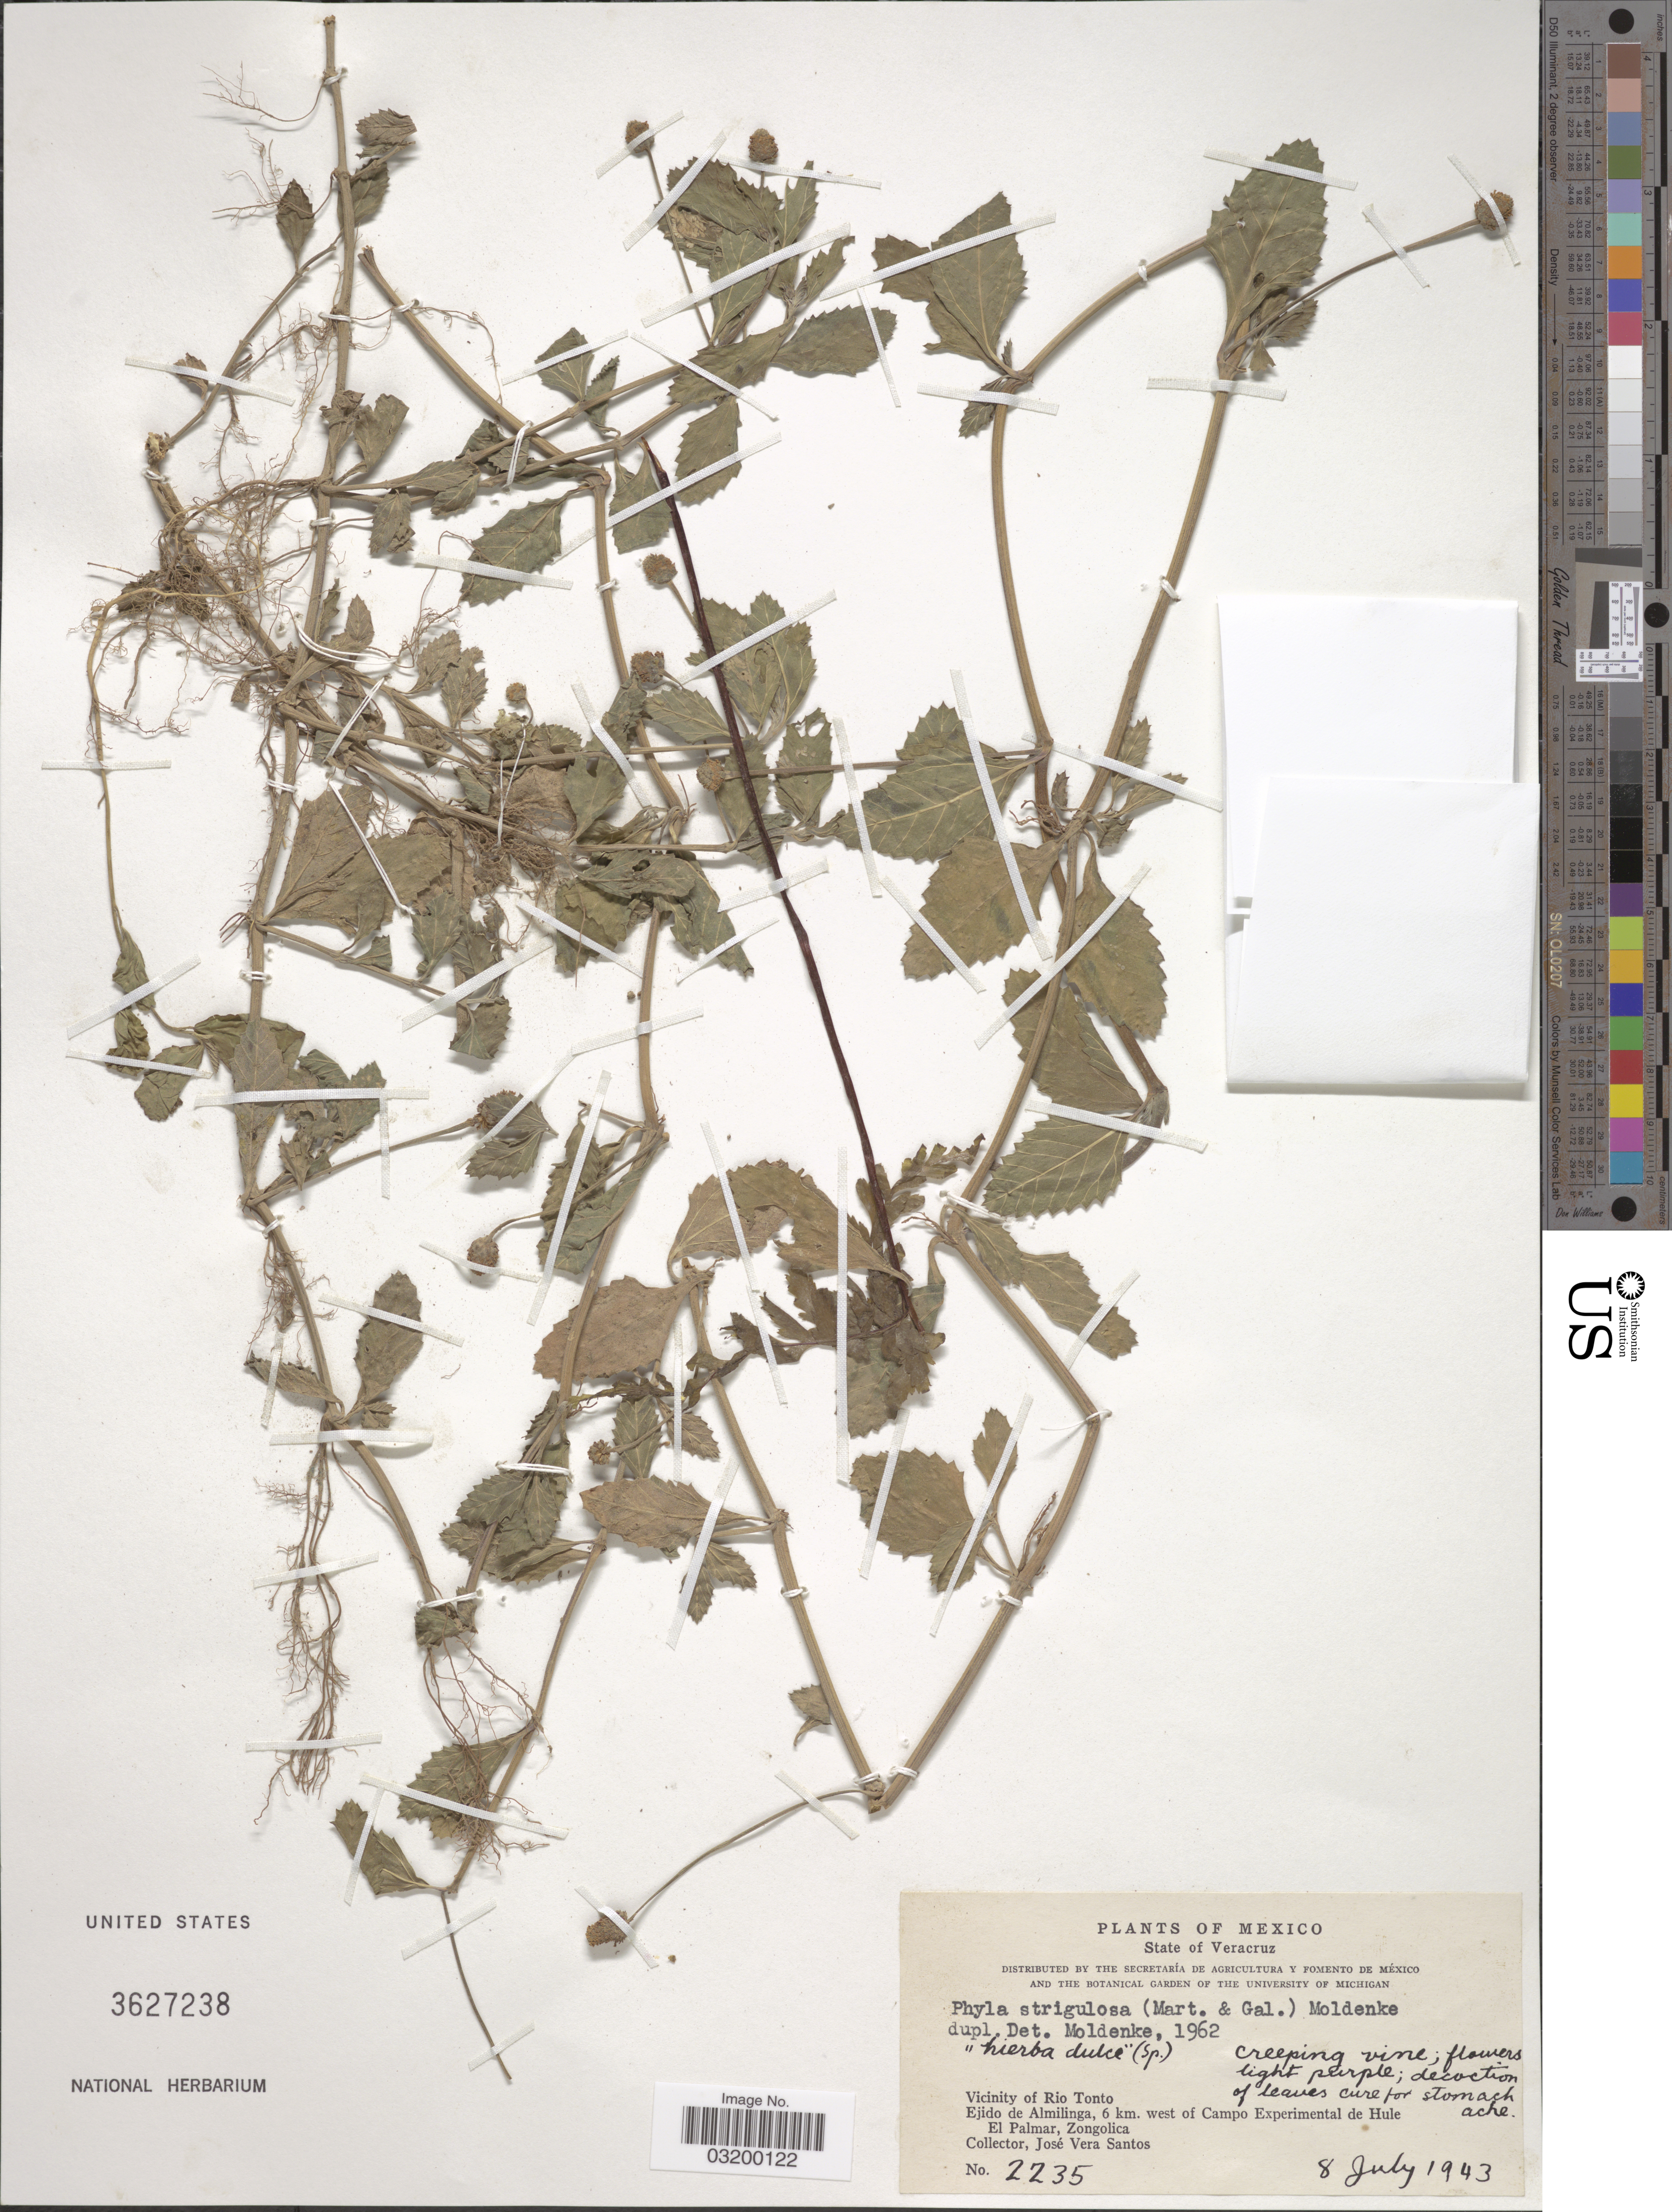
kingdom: Plantae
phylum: Tracheophyta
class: Magnoliopsida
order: Lamiales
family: Verbenaceae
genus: Phyla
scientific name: Phyla strigulosa var. strigulosa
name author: (M. Martens & Galeotti) Moldenke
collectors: J. V. Santos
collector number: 2235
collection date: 1943-07-08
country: Mexico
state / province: Veracruz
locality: Veracruz. Vicinity of Rio Tonto. Ejido de Almilinga, 6 km. west of Campo Experimental de Hule. El Palmar, Zongolica.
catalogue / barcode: US 3627238